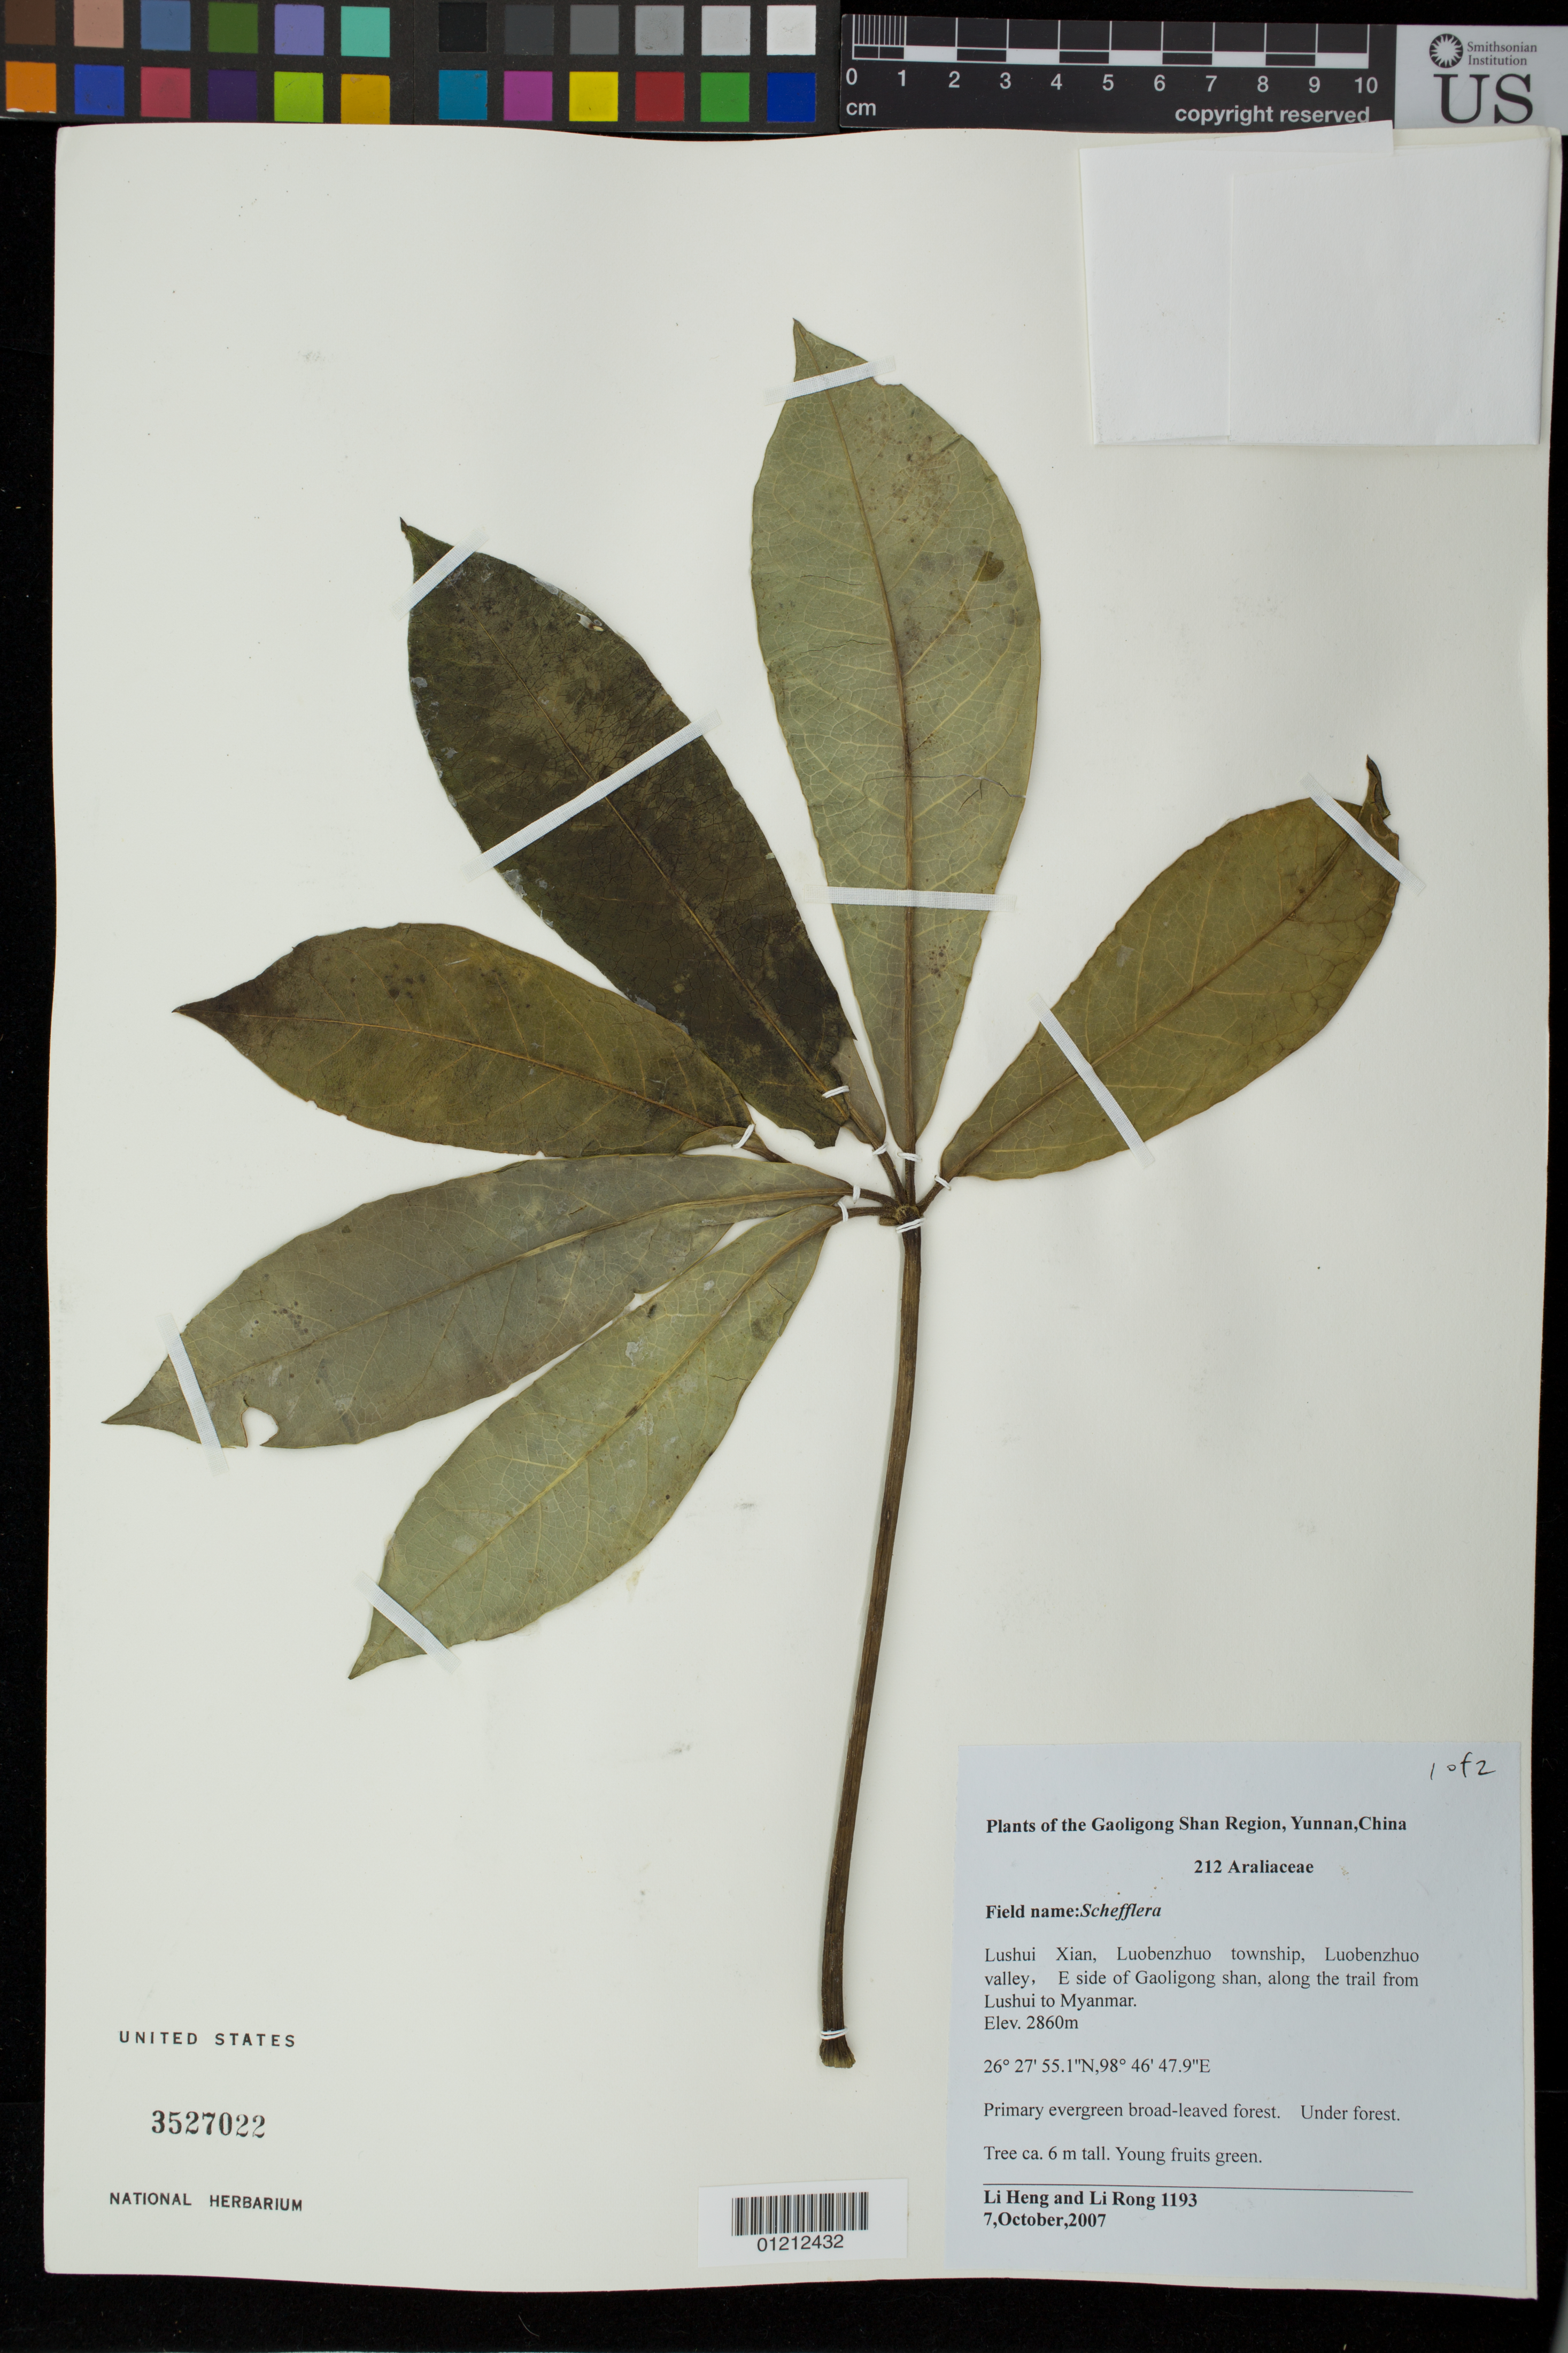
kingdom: Plantae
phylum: Tracheophyta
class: Magnoliopsida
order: Apiales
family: Araliaceae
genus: Schefflera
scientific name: Schefflera sp.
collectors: L. Heng & R. Li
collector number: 1193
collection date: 2007-10-07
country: China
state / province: Yunnan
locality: Gaoligong Shan Region, Yunnan. Lushui Xian, Luobenzhuo township, Luobenzhuo valley, E side of Gaoligong shan, along the trail from Lushui to Myanmar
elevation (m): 2860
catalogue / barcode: US 3527022